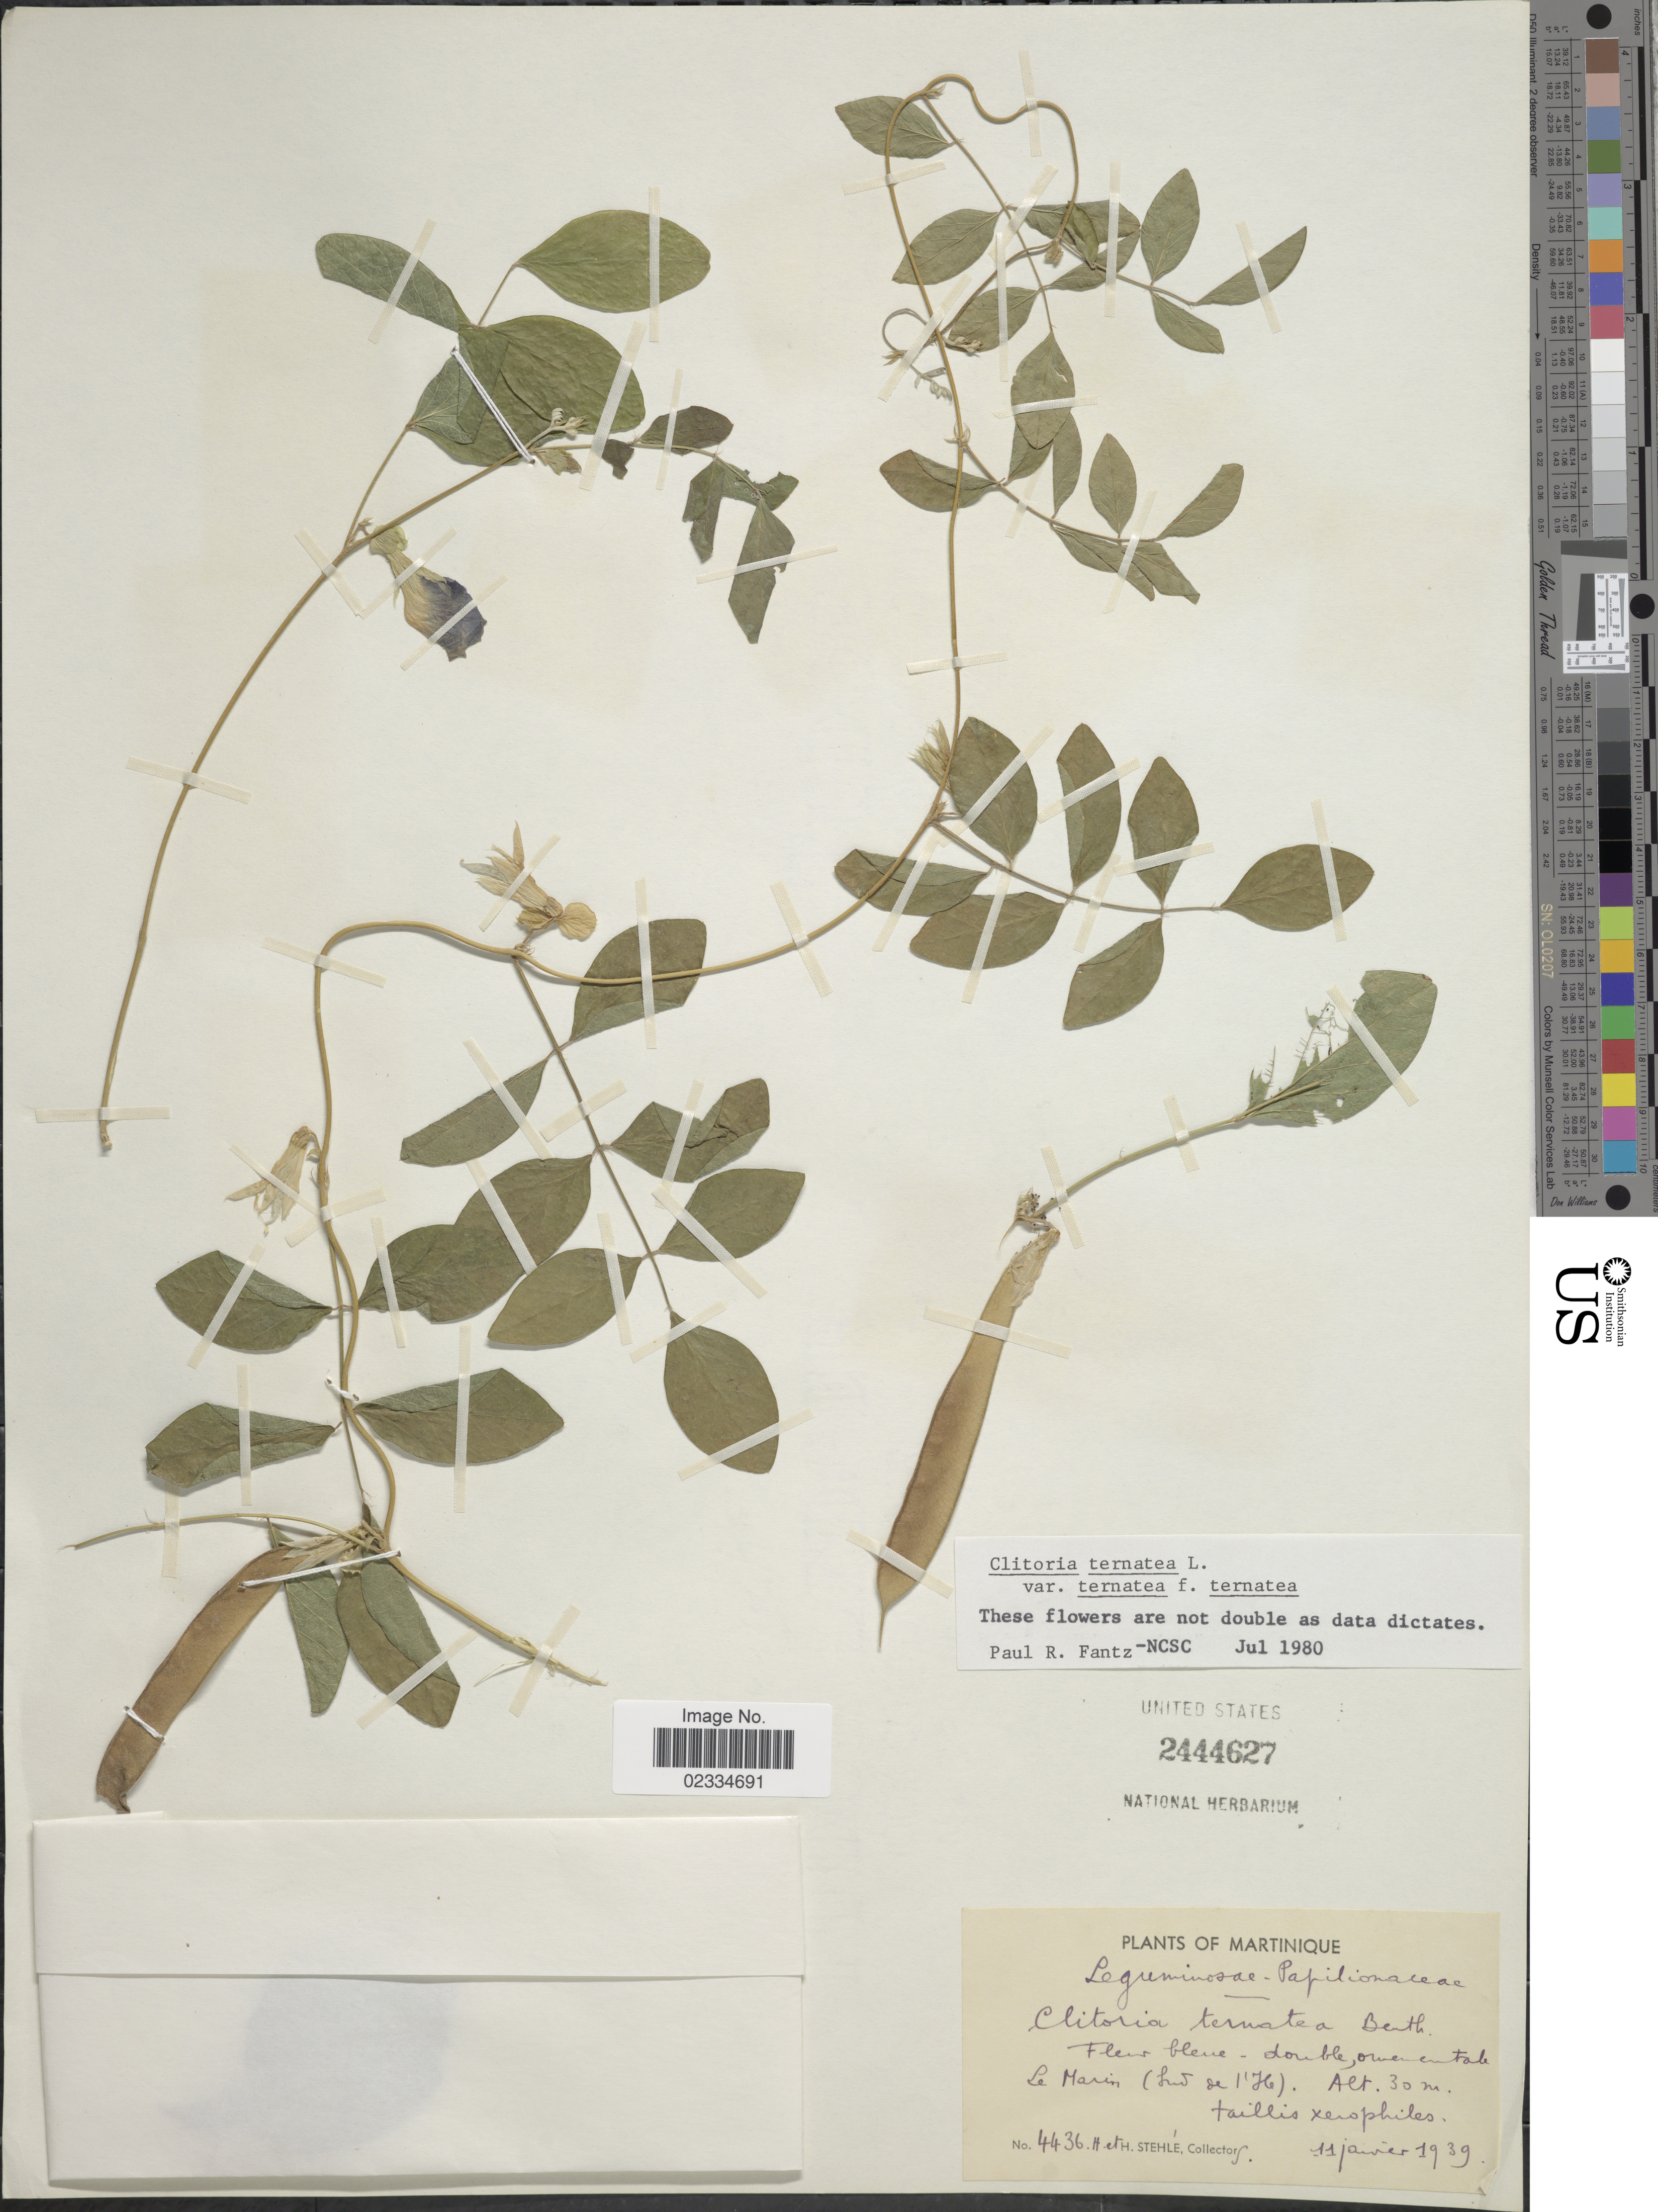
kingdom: Plantae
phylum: Tracheophyta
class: Magnoliopsida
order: Fabales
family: Fabaceae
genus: Clitoria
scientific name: Clitoria ternatea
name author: L.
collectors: H. Stehlé & H. Stehlé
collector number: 4436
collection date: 1939-01-11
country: Martinique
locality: Le Marin (Sud de I'ile).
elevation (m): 30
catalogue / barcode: US 2444627